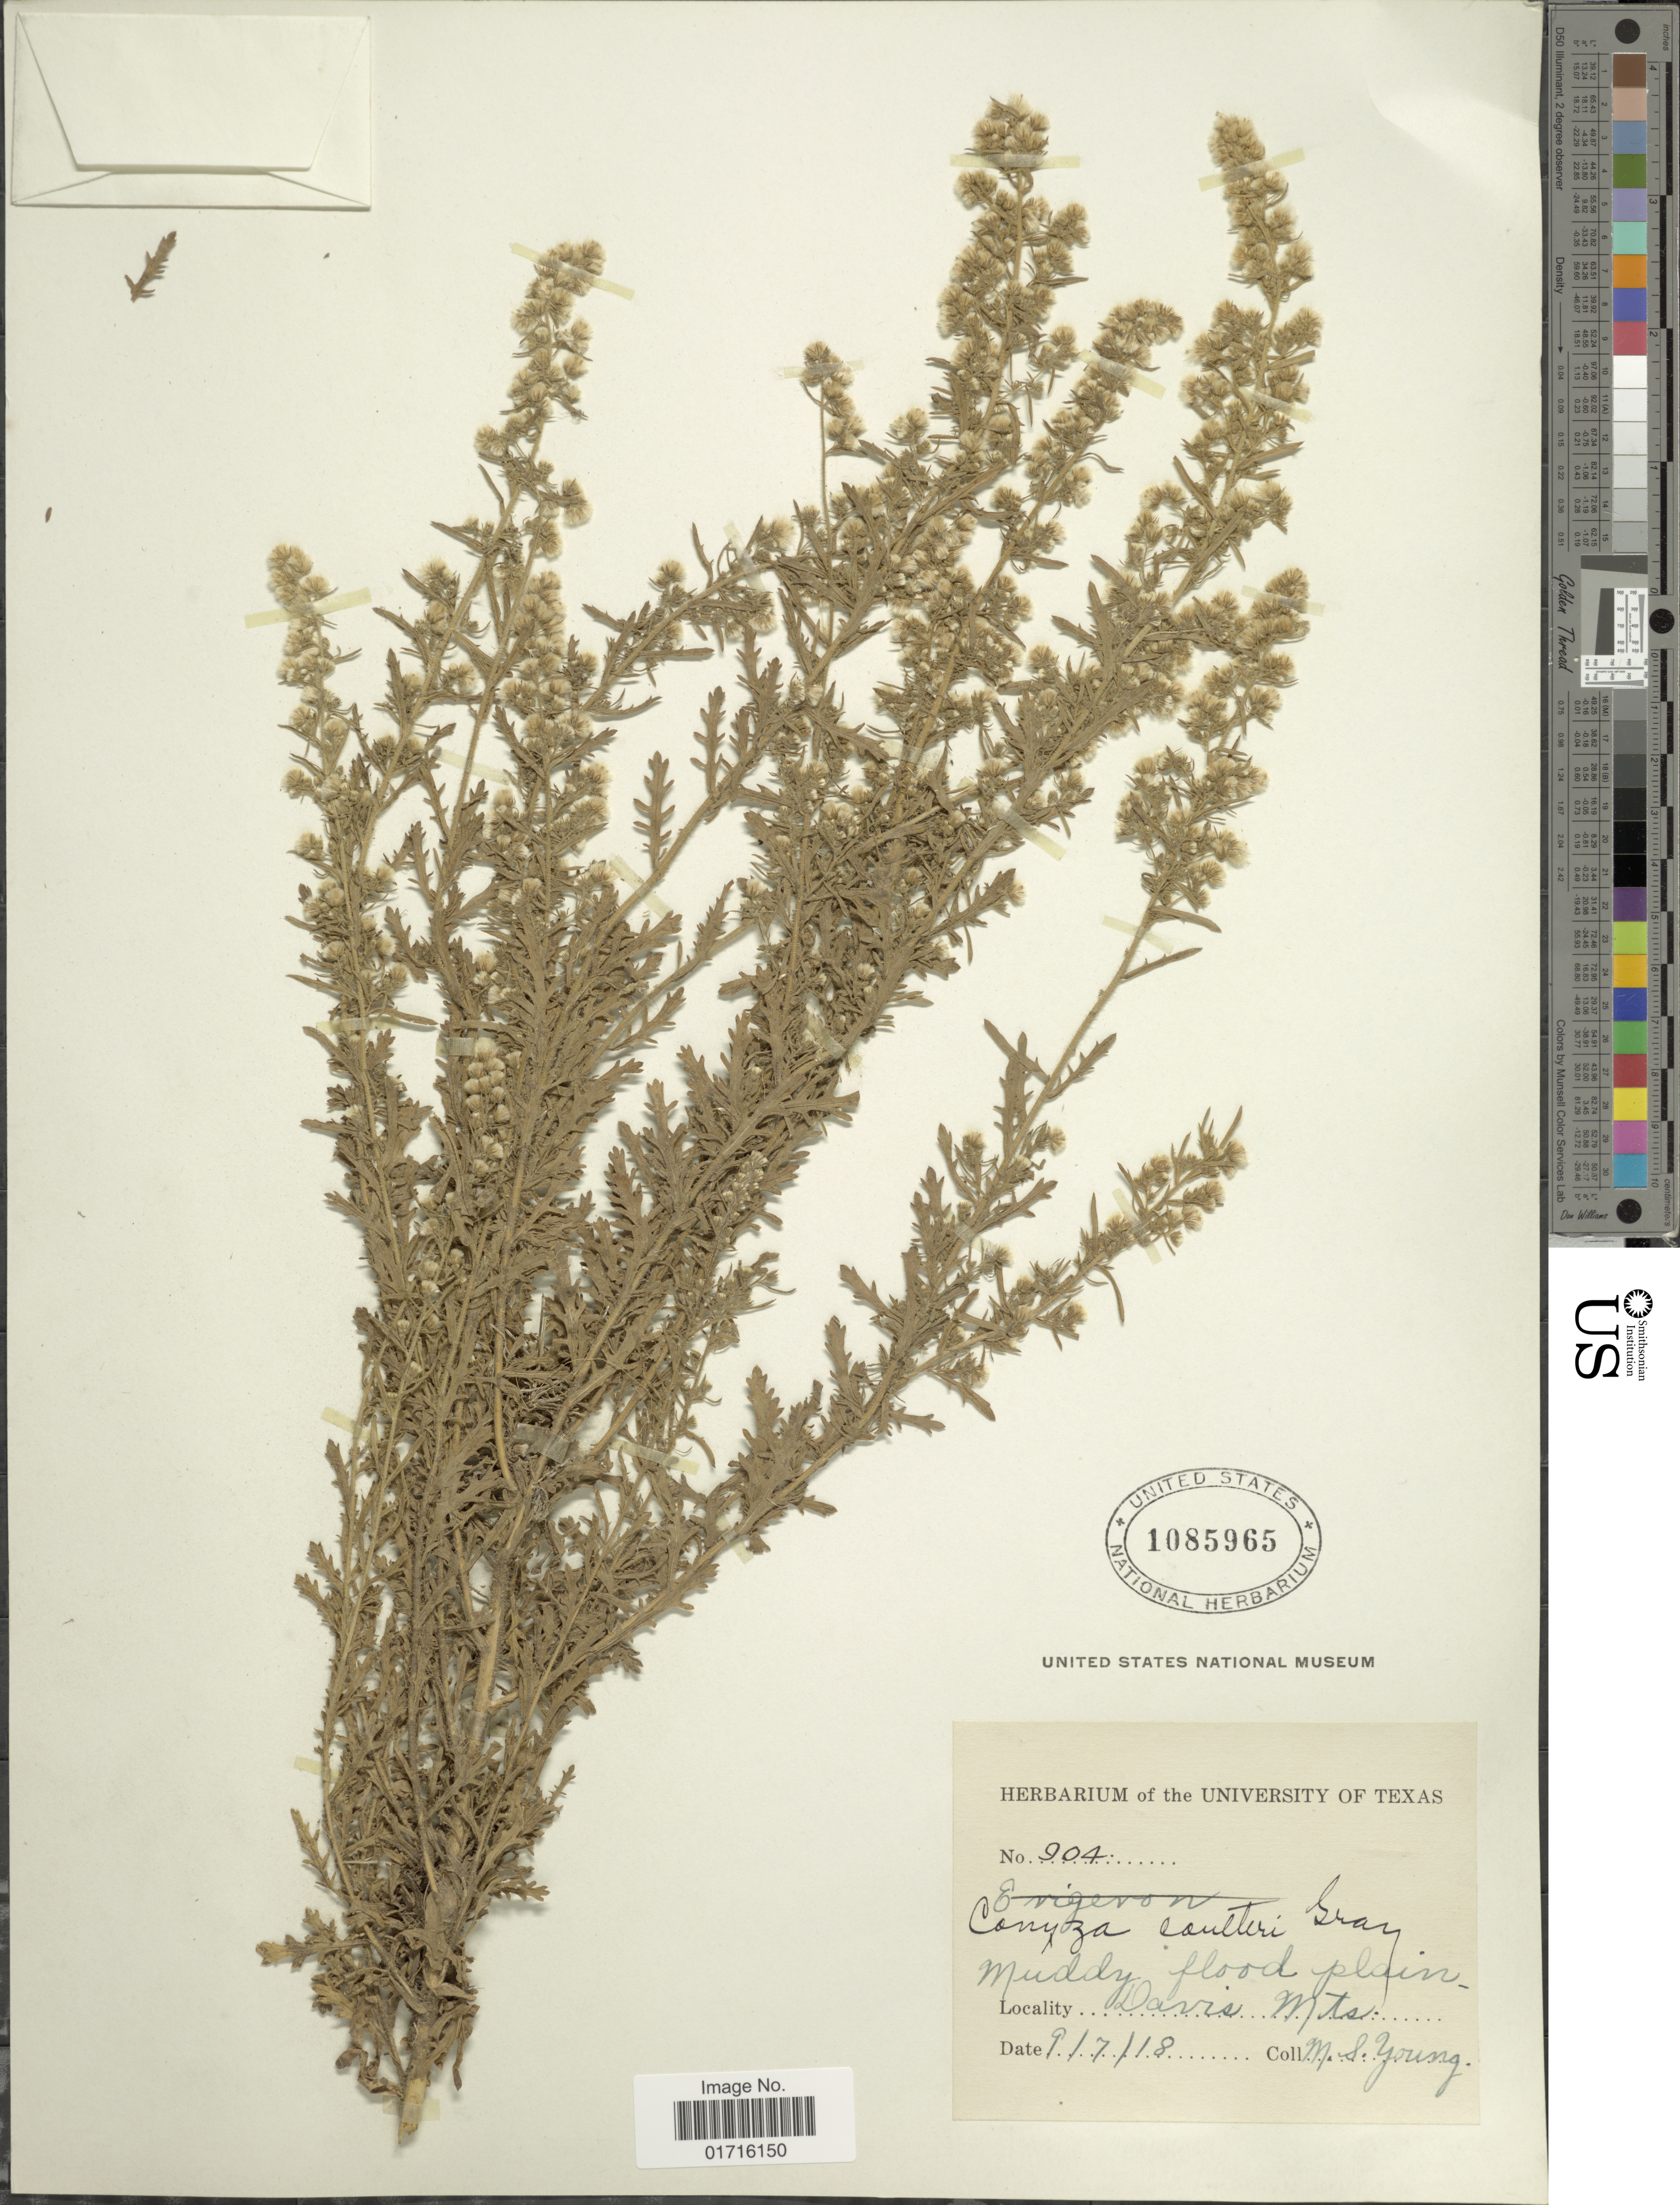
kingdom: Plantae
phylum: Tracheophyta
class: Magnoliopsida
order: Asterales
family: Asteraceae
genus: Conyza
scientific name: Conyza coulteri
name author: A. Gray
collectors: M. Young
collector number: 904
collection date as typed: Transcribed d/m/y: 7/9/18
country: United States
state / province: Texas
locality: Davis Mts.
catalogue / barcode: US 1085965